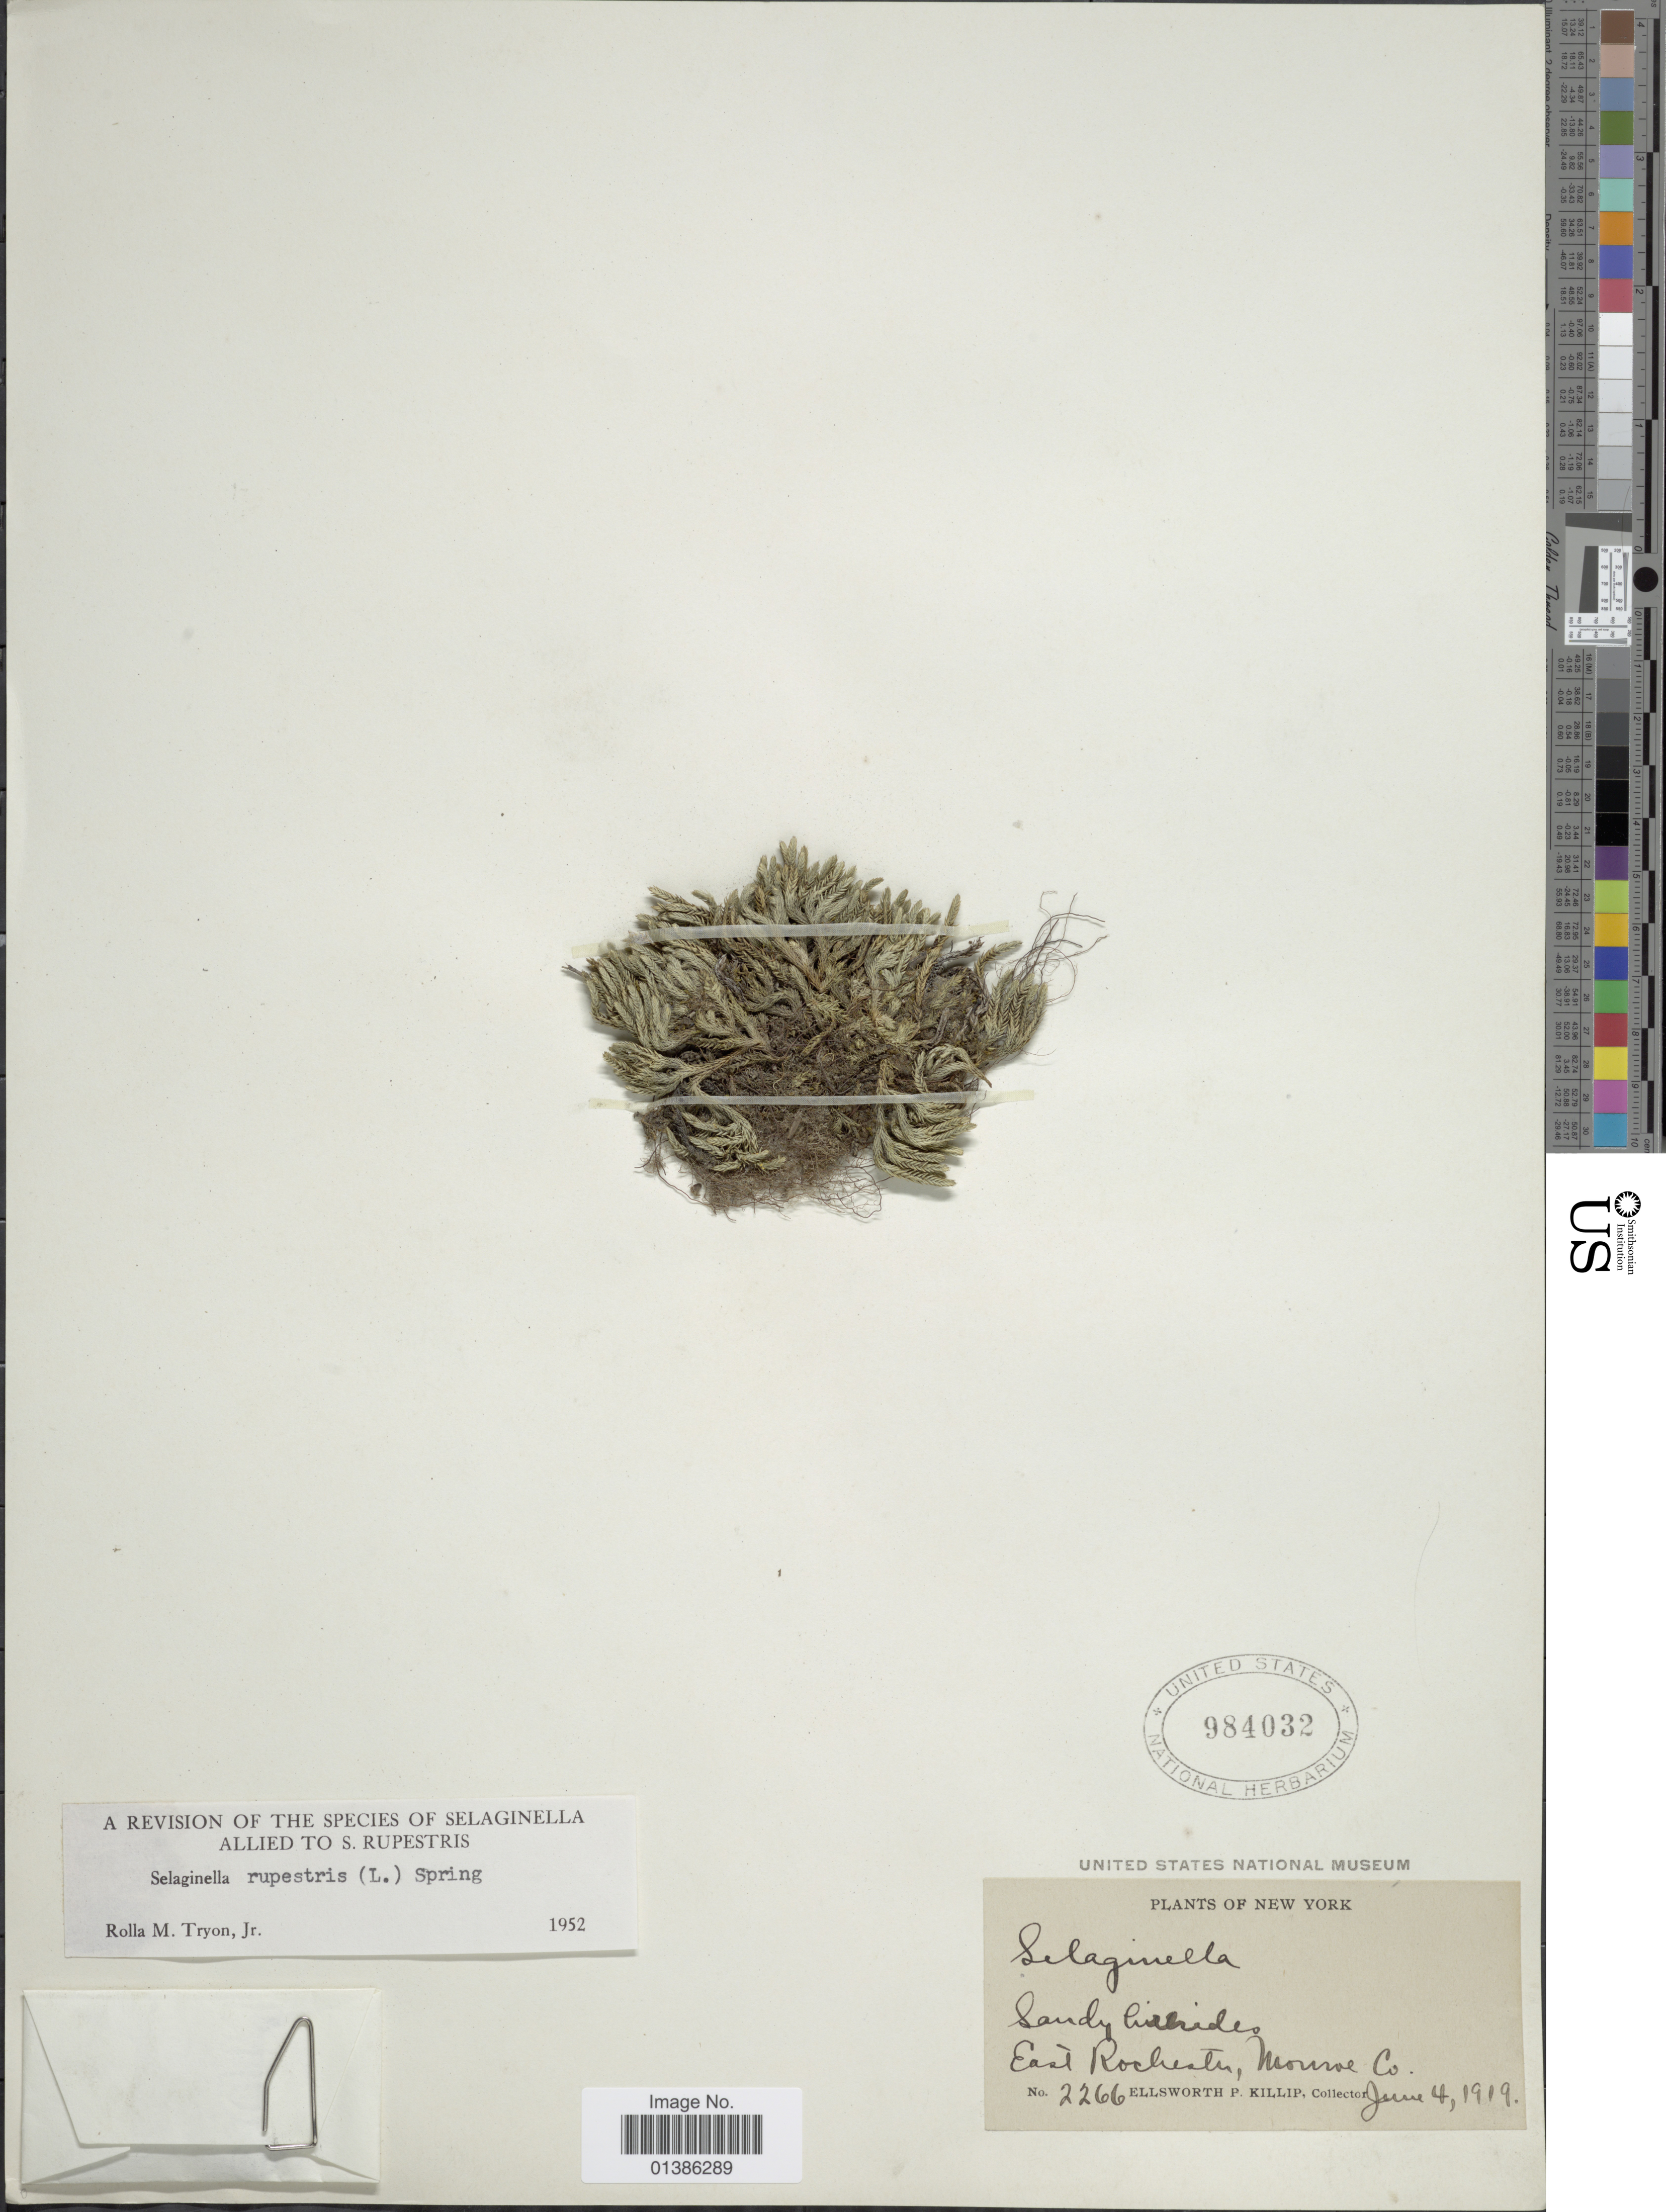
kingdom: Plantae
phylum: Tracheophyta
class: Lycopodiopsida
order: Selaginellales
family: Selaginellaceae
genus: Selaginella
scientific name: Selaginella rupestris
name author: (L.) Spring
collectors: E. P. Killip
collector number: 2266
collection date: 1919-06-04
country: United States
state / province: New York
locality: East Rochester, Monroe Co.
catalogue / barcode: US 984032